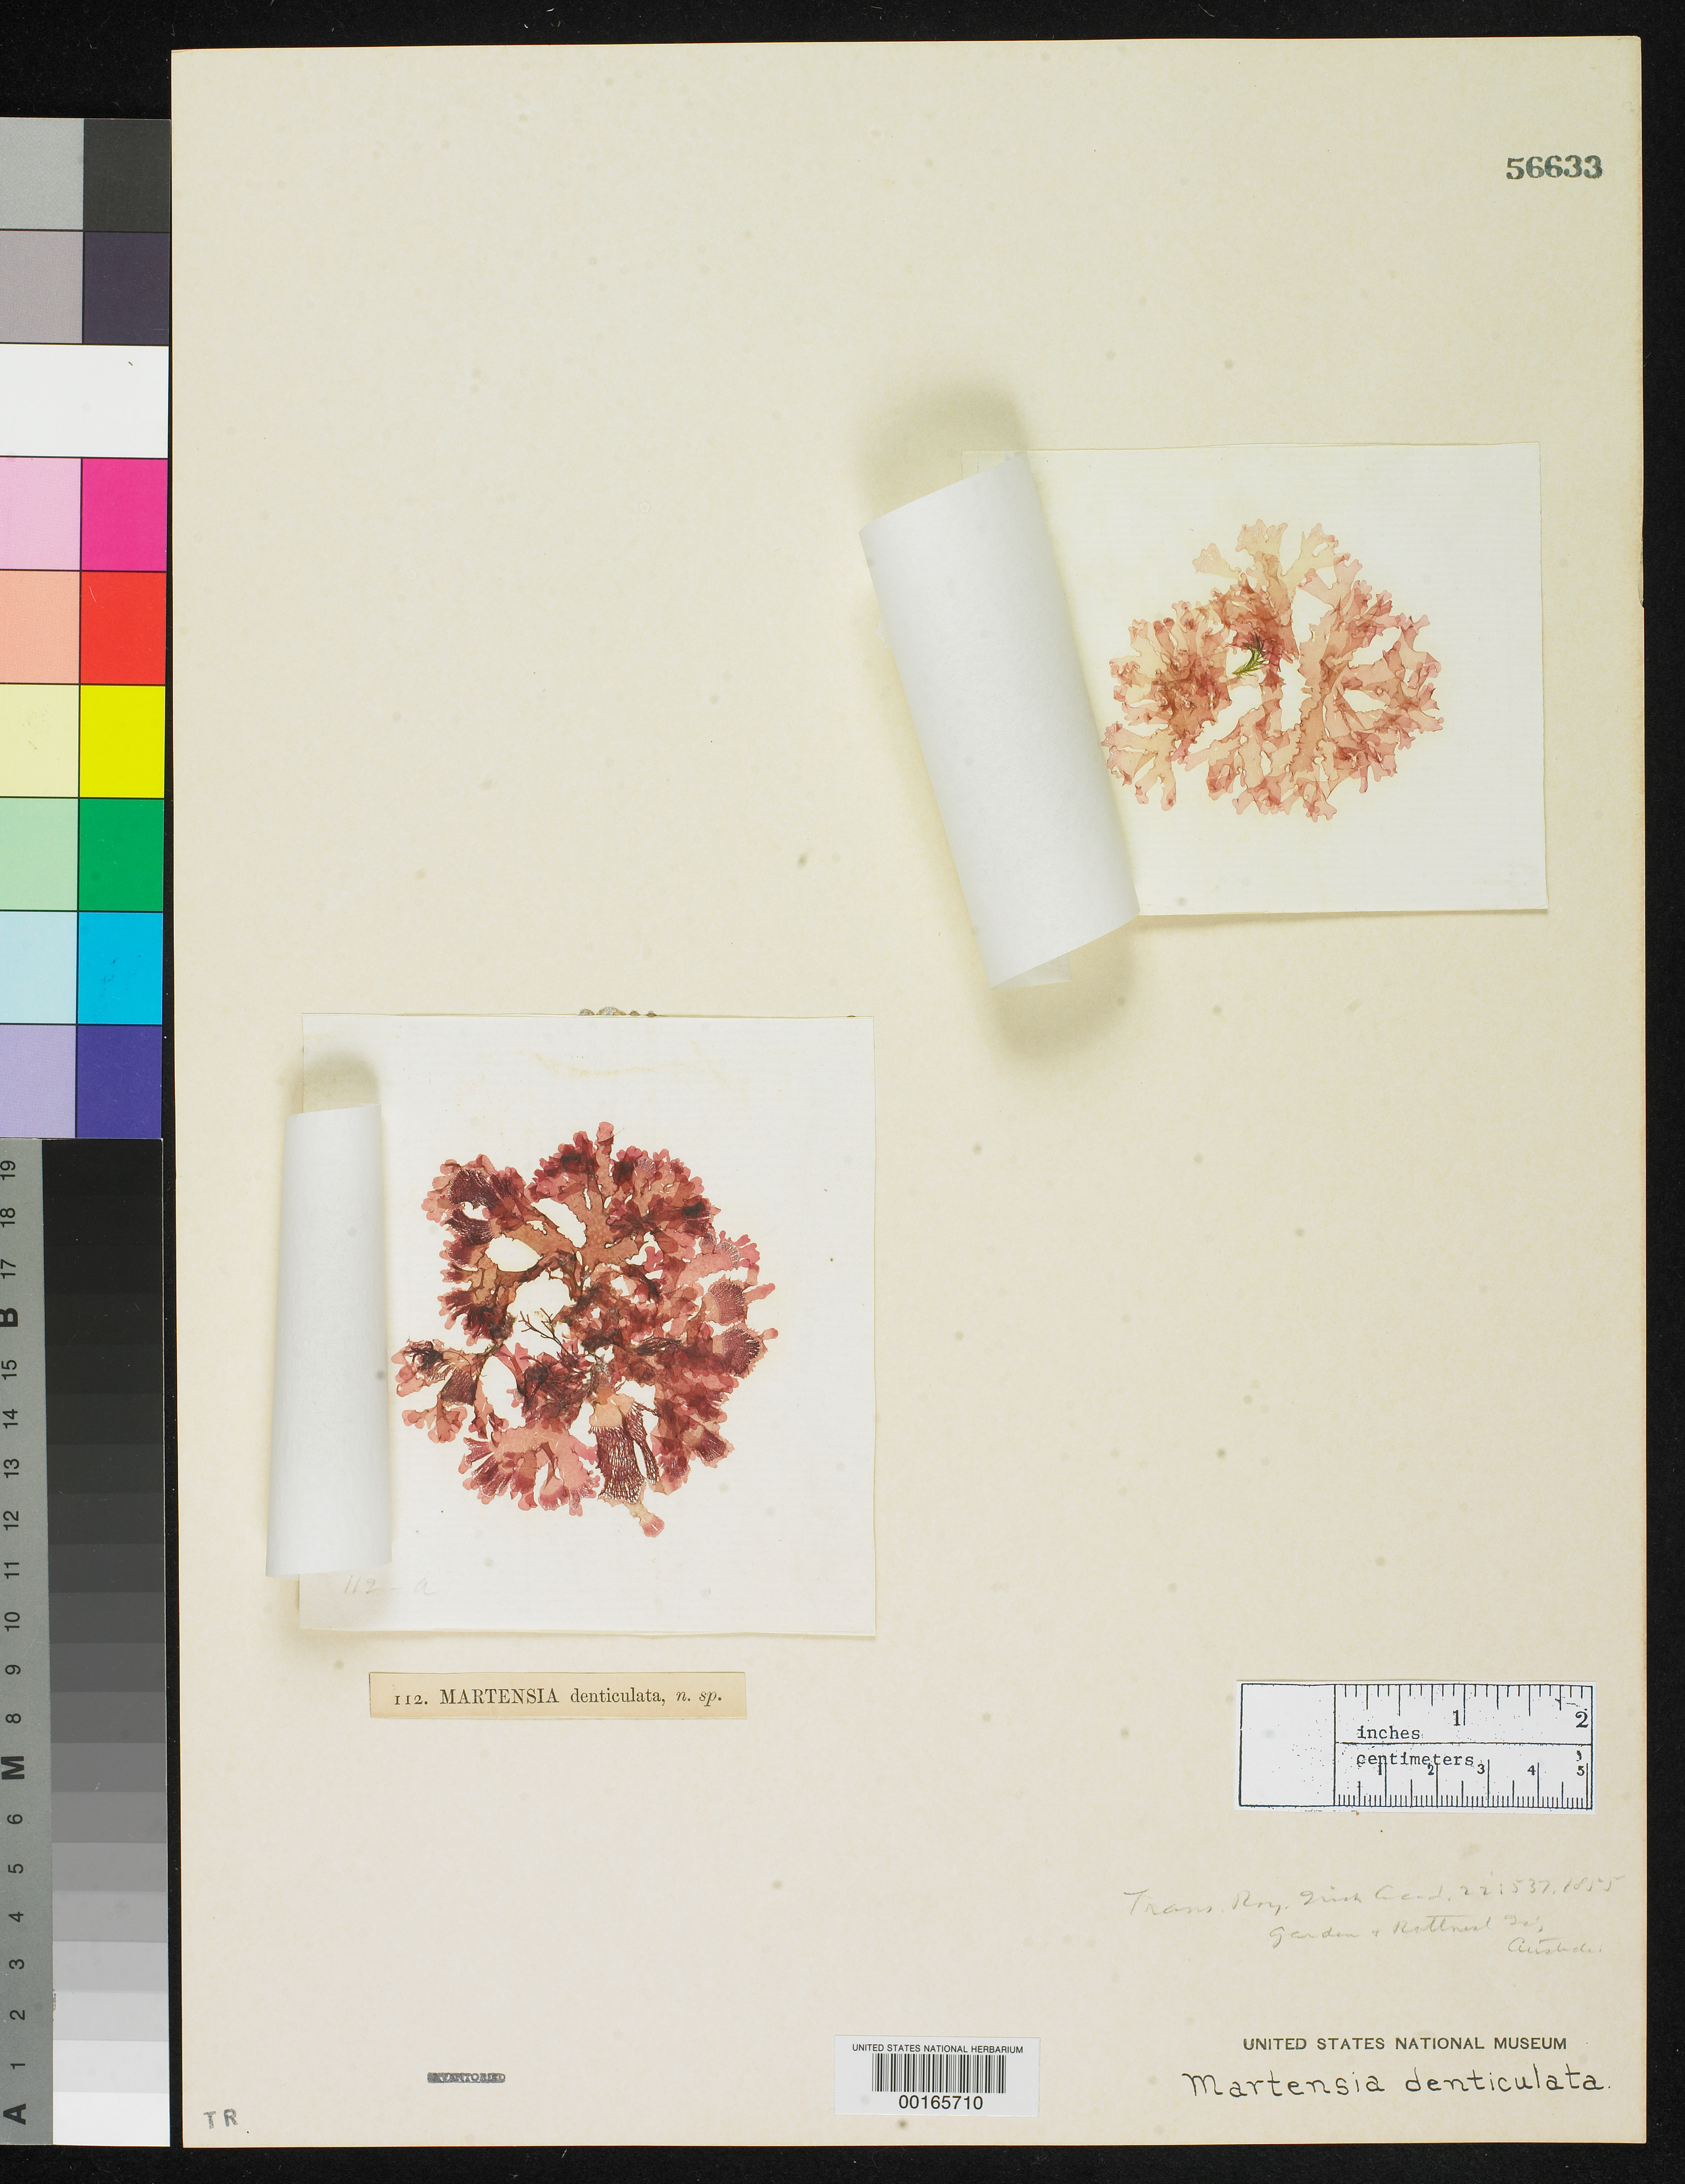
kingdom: Plantae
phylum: Rhodophyta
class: Florideophyceae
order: Ceramiales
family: Delesseriaceae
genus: Martensia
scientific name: Martensia denticulata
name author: Harv.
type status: Isotype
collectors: W. Harvey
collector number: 112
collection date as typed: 1854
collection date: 1854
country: Australia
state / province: Western Australia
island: Garden Island and Rottnest Island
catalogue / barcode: US 56633